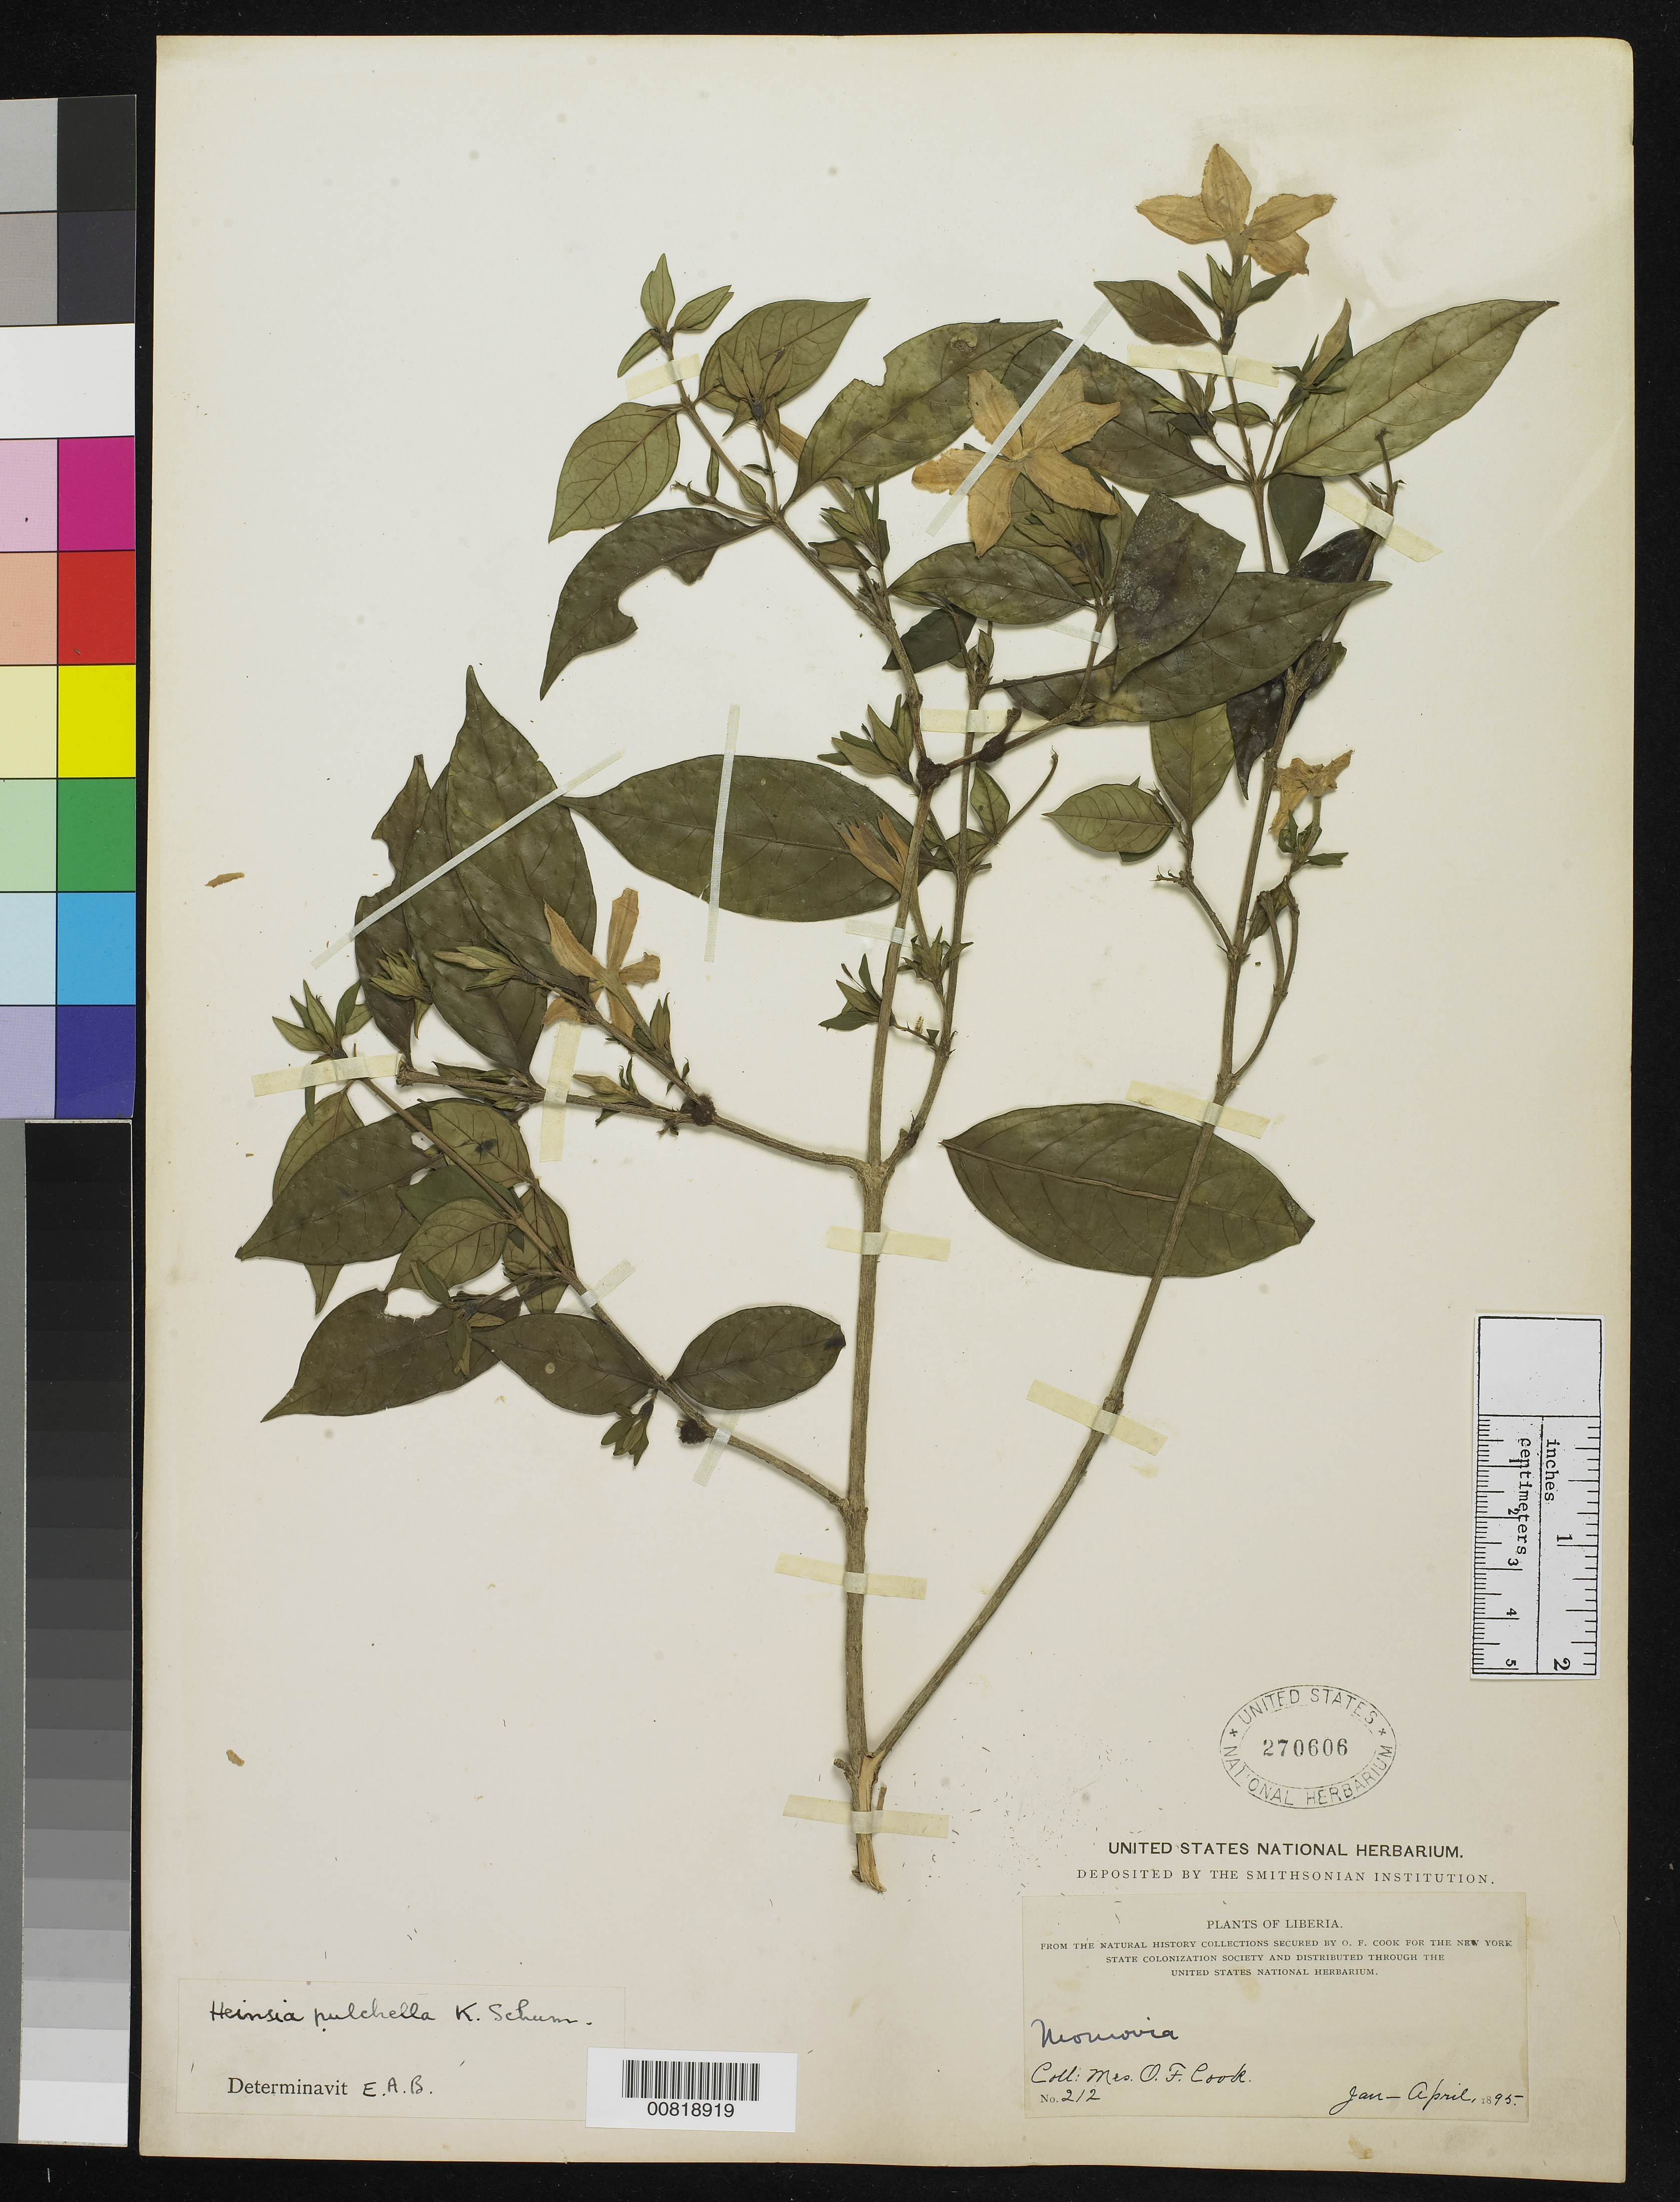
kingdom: Plantae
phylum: Tracheophyta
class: Magnoliopsida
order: Gentianales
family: Rubiaceae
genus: Heinsia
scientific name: Heinsia pulchella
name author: K. Schum.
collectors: Alice C. Cook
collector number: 212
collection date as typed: Jan 1895 to -- Apr 1895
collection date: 1895-01/1895-04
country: Liberia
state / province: Montserrado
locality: Monrovia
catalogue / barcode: US 270606